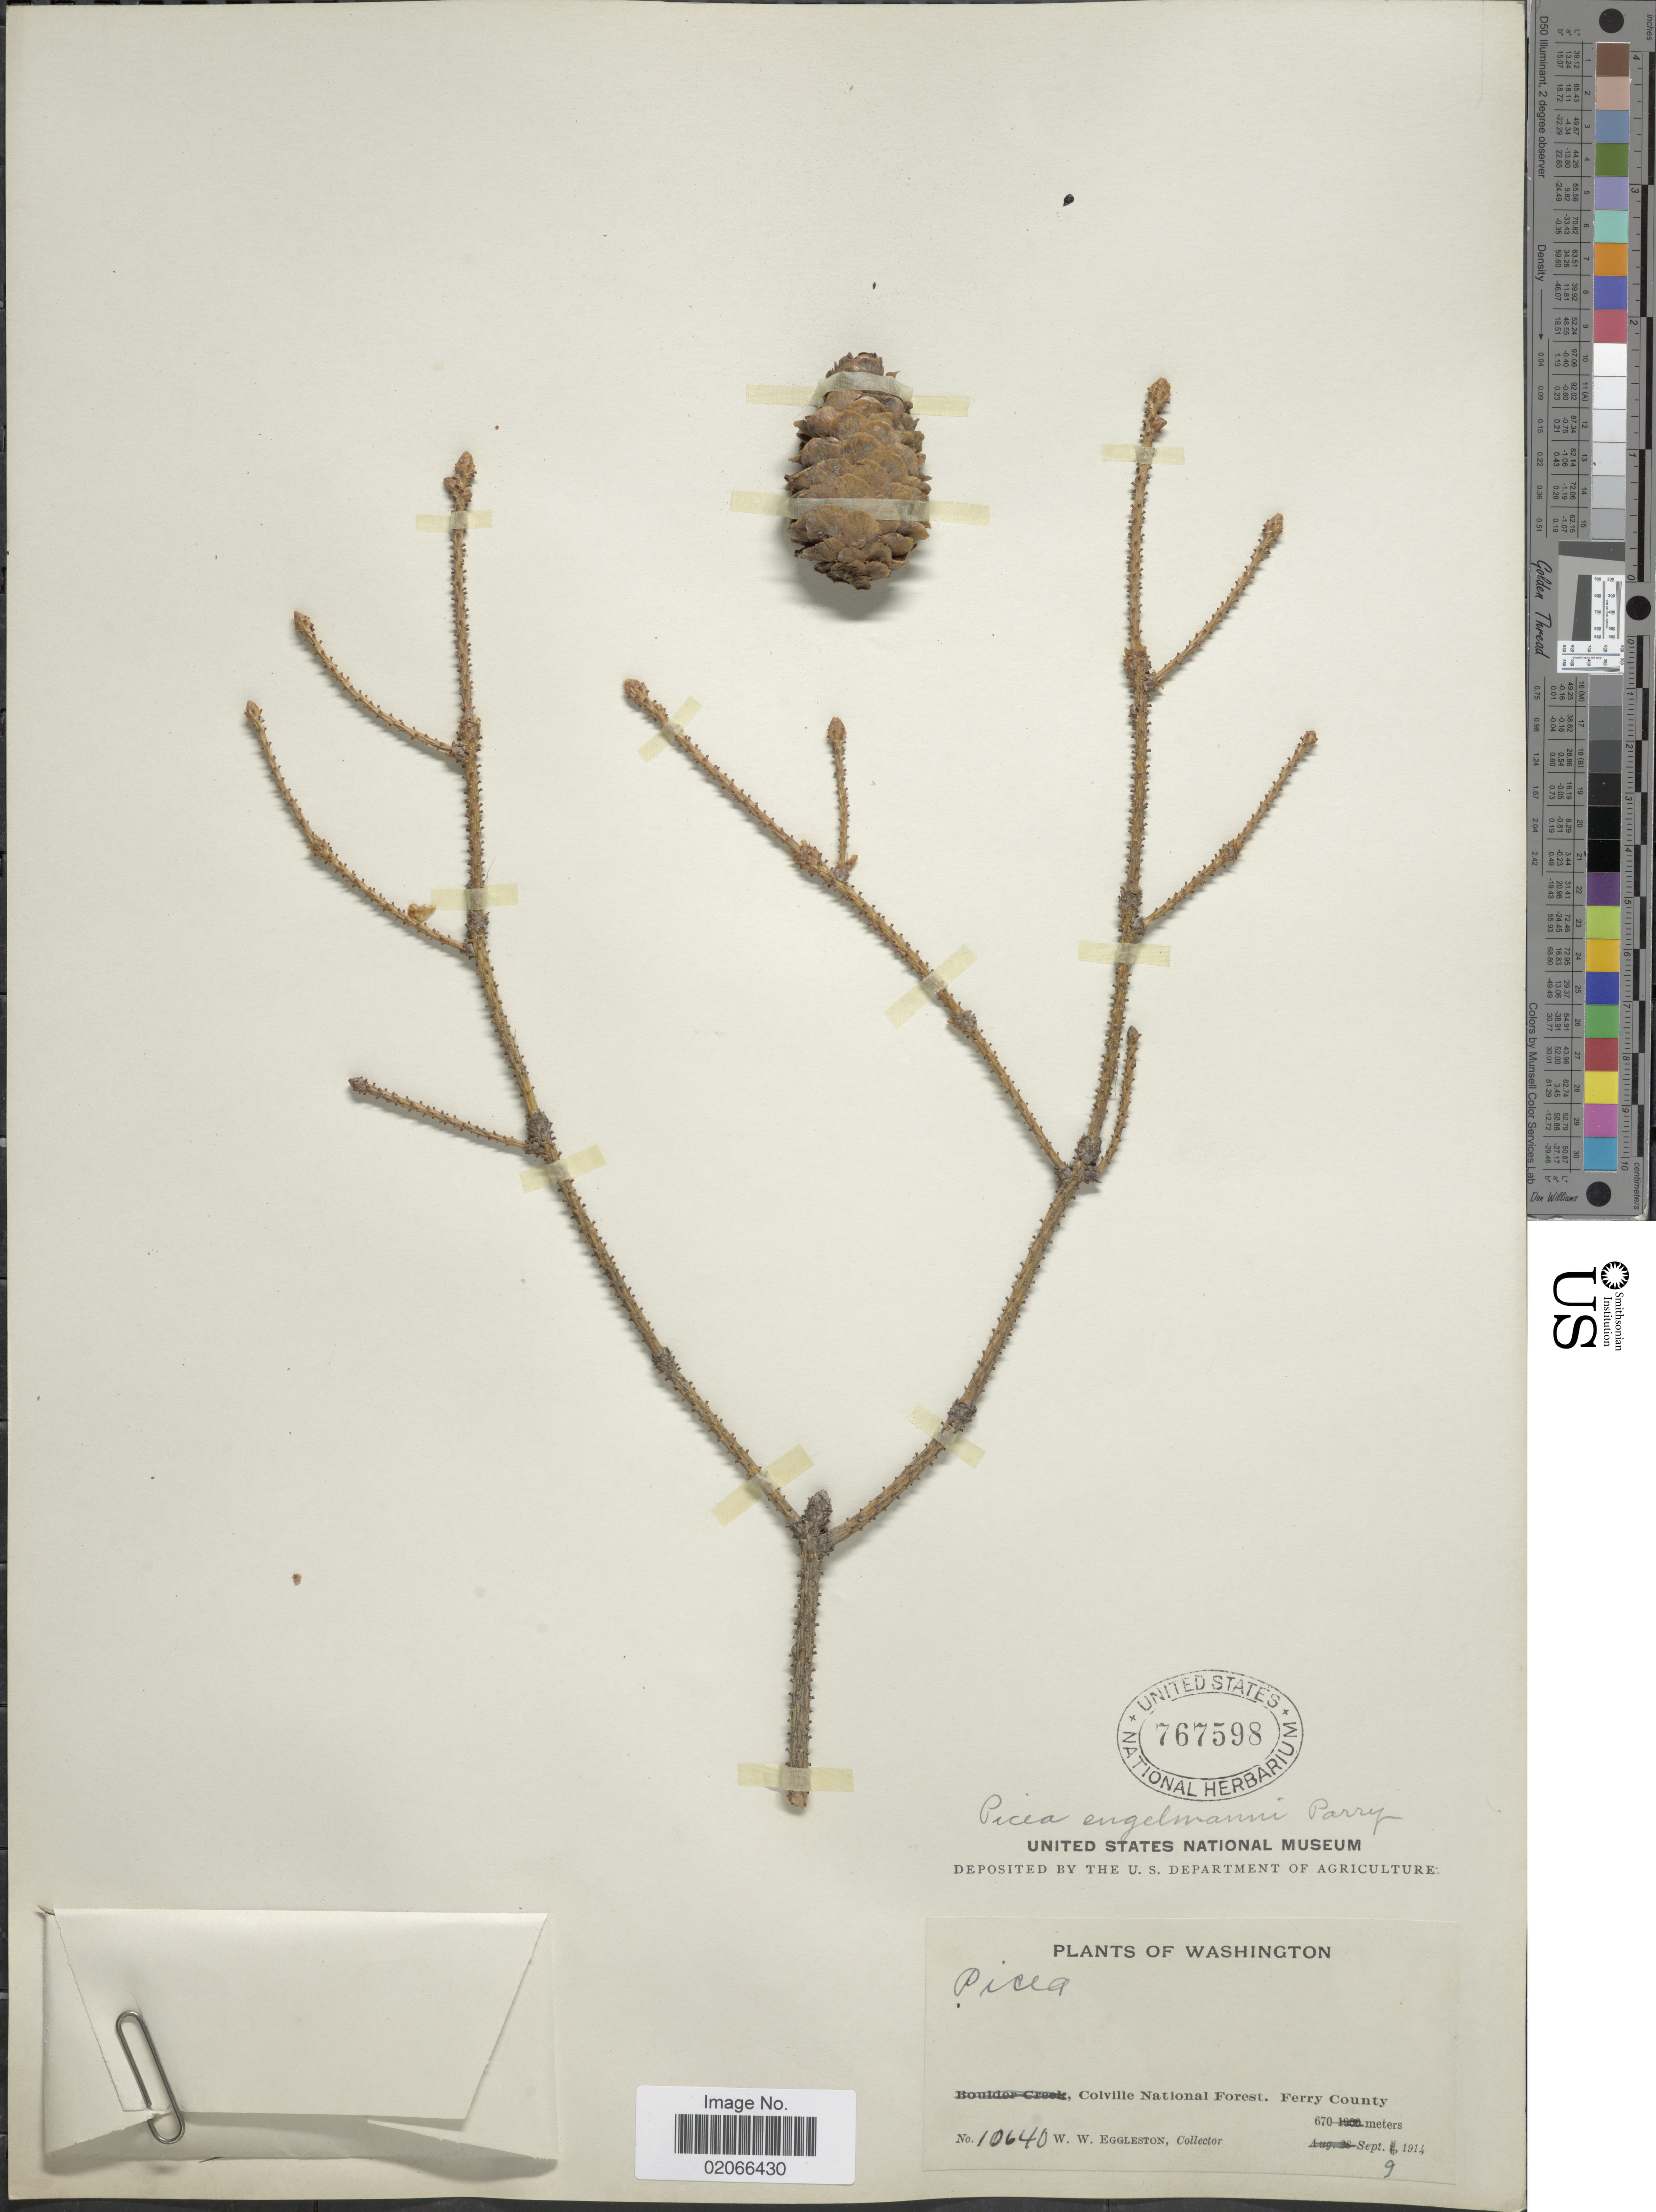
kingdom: Plantae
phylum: Tracheophyta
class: Pinopsida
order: Pinales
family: Pinaceae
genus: Picea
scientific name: Picea engelmannii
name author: Parry ex Engelm.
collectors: W. W. Eggleston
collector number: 10640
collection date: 1914-09-09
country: United States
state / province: Washington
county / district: Ferry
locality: Colville National Forest, Ferry County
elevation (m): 670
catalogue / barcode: US 767598